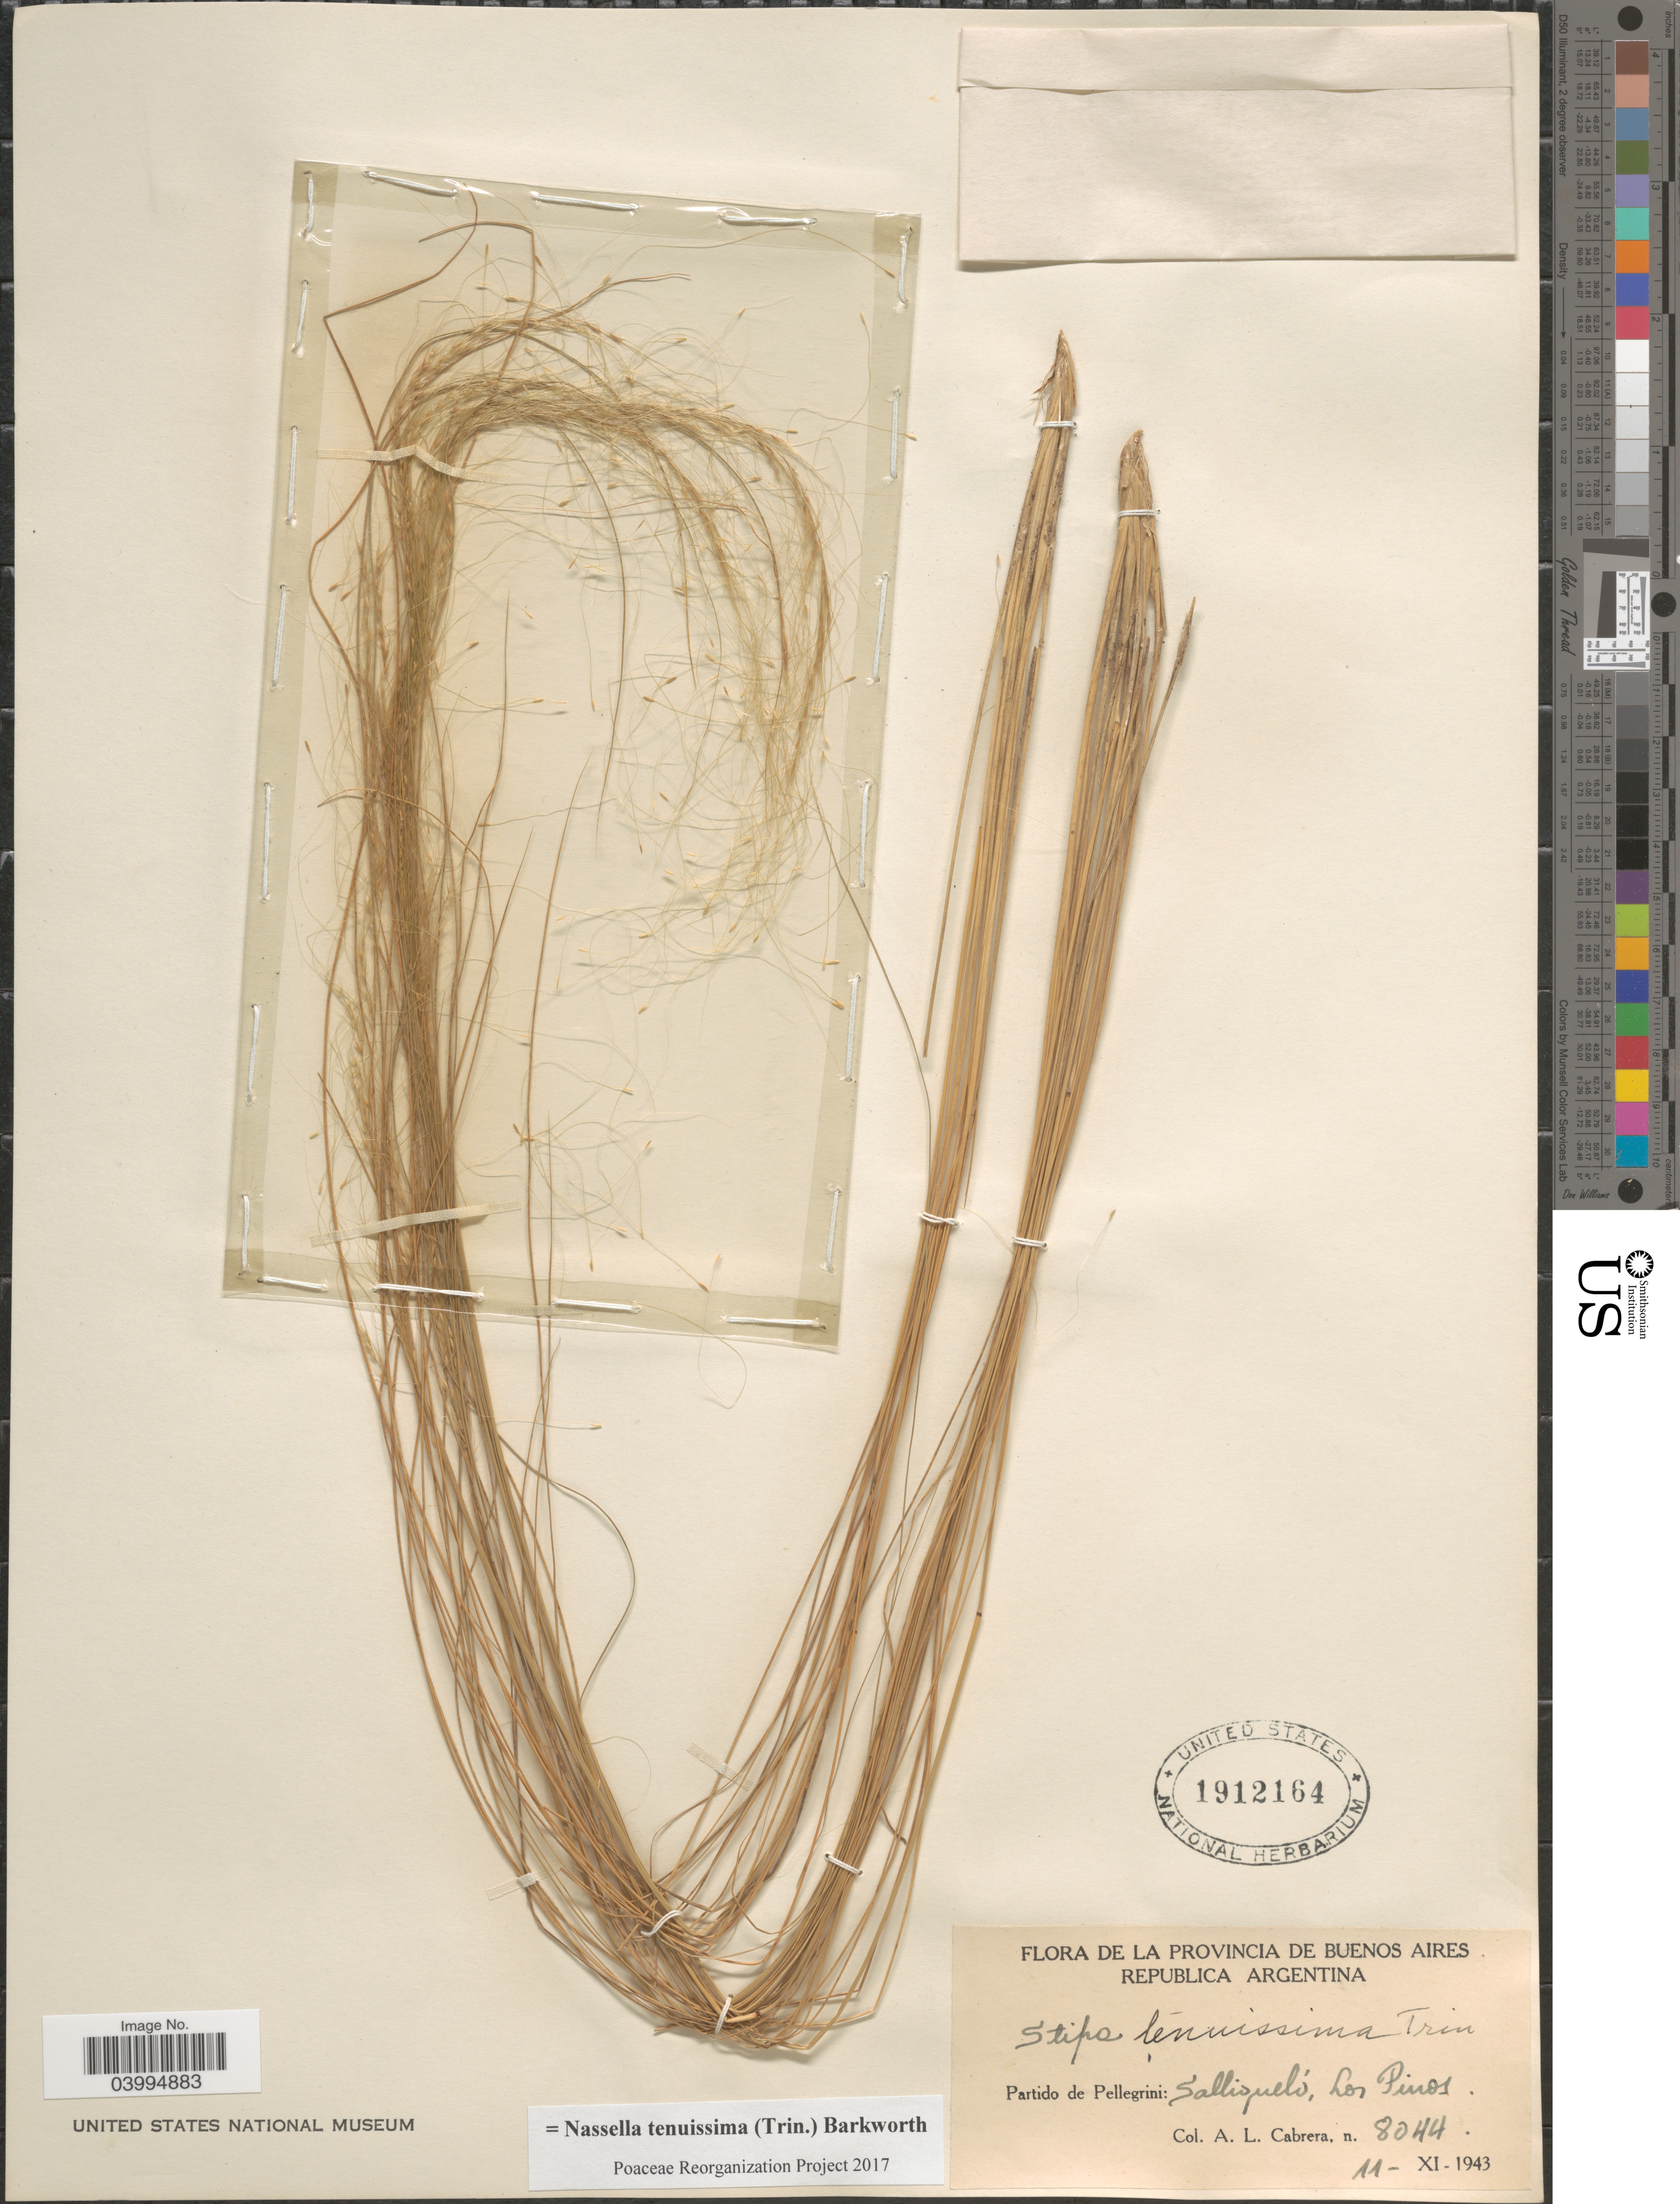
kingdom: Plantae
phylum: Tracheophyta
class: Liliopsida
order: Poales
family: Poaceae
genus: Nassella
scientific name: Nassella tenuissima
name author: (Trin.) Barkworth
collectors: A. L. Cabrera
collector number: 8044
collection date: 1943-11-11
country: Argentina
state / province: Buenos Aires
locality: Republica Argentina. Partido de Pellegrini: Salliqueló, Los Pinos.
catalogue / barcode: US 1912164